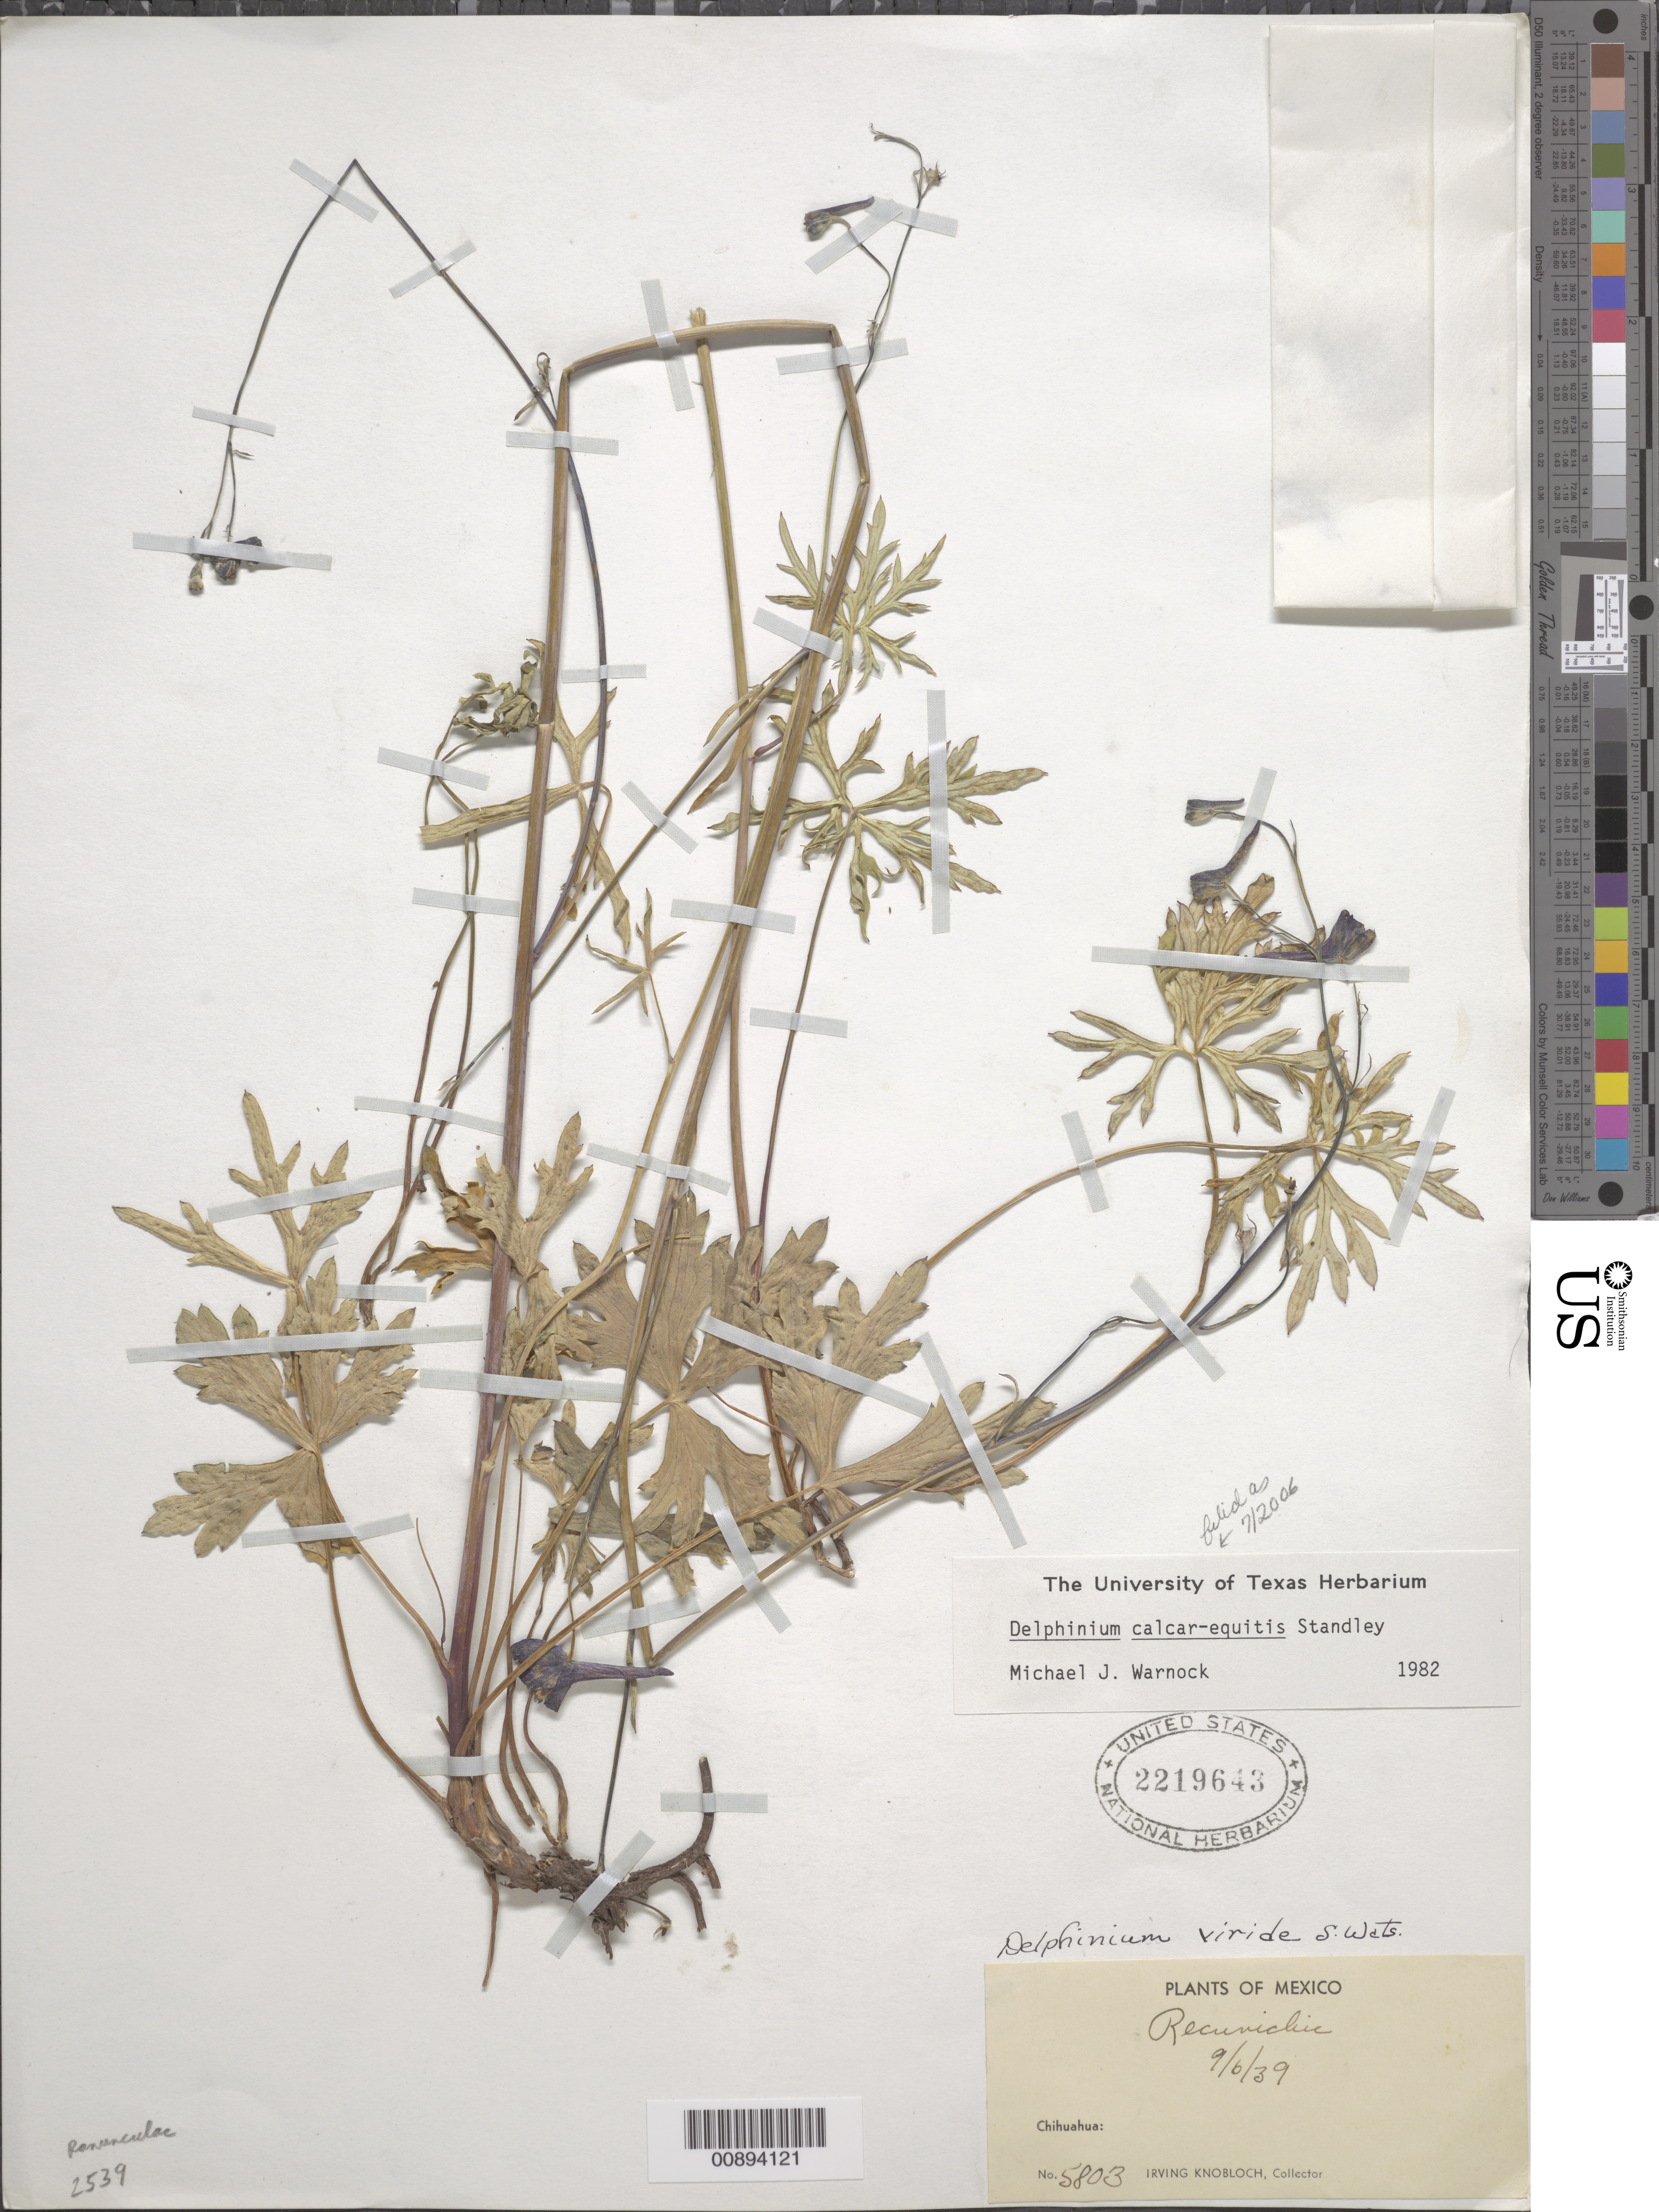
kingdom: Plantae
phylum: Tracheophyta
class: Magnoliopsida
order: Ranunculales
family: Ranunculaceae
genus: Delphinium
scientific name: Delphinium calcar-equitis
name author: Standl.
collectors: I. W. Knobloch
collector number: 5803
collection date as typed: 06 Sep 1939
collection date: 1939-09-06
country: Mexico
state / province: Chihuahua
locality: Recuvichic, Chihuahua.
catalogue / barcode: US 2219643